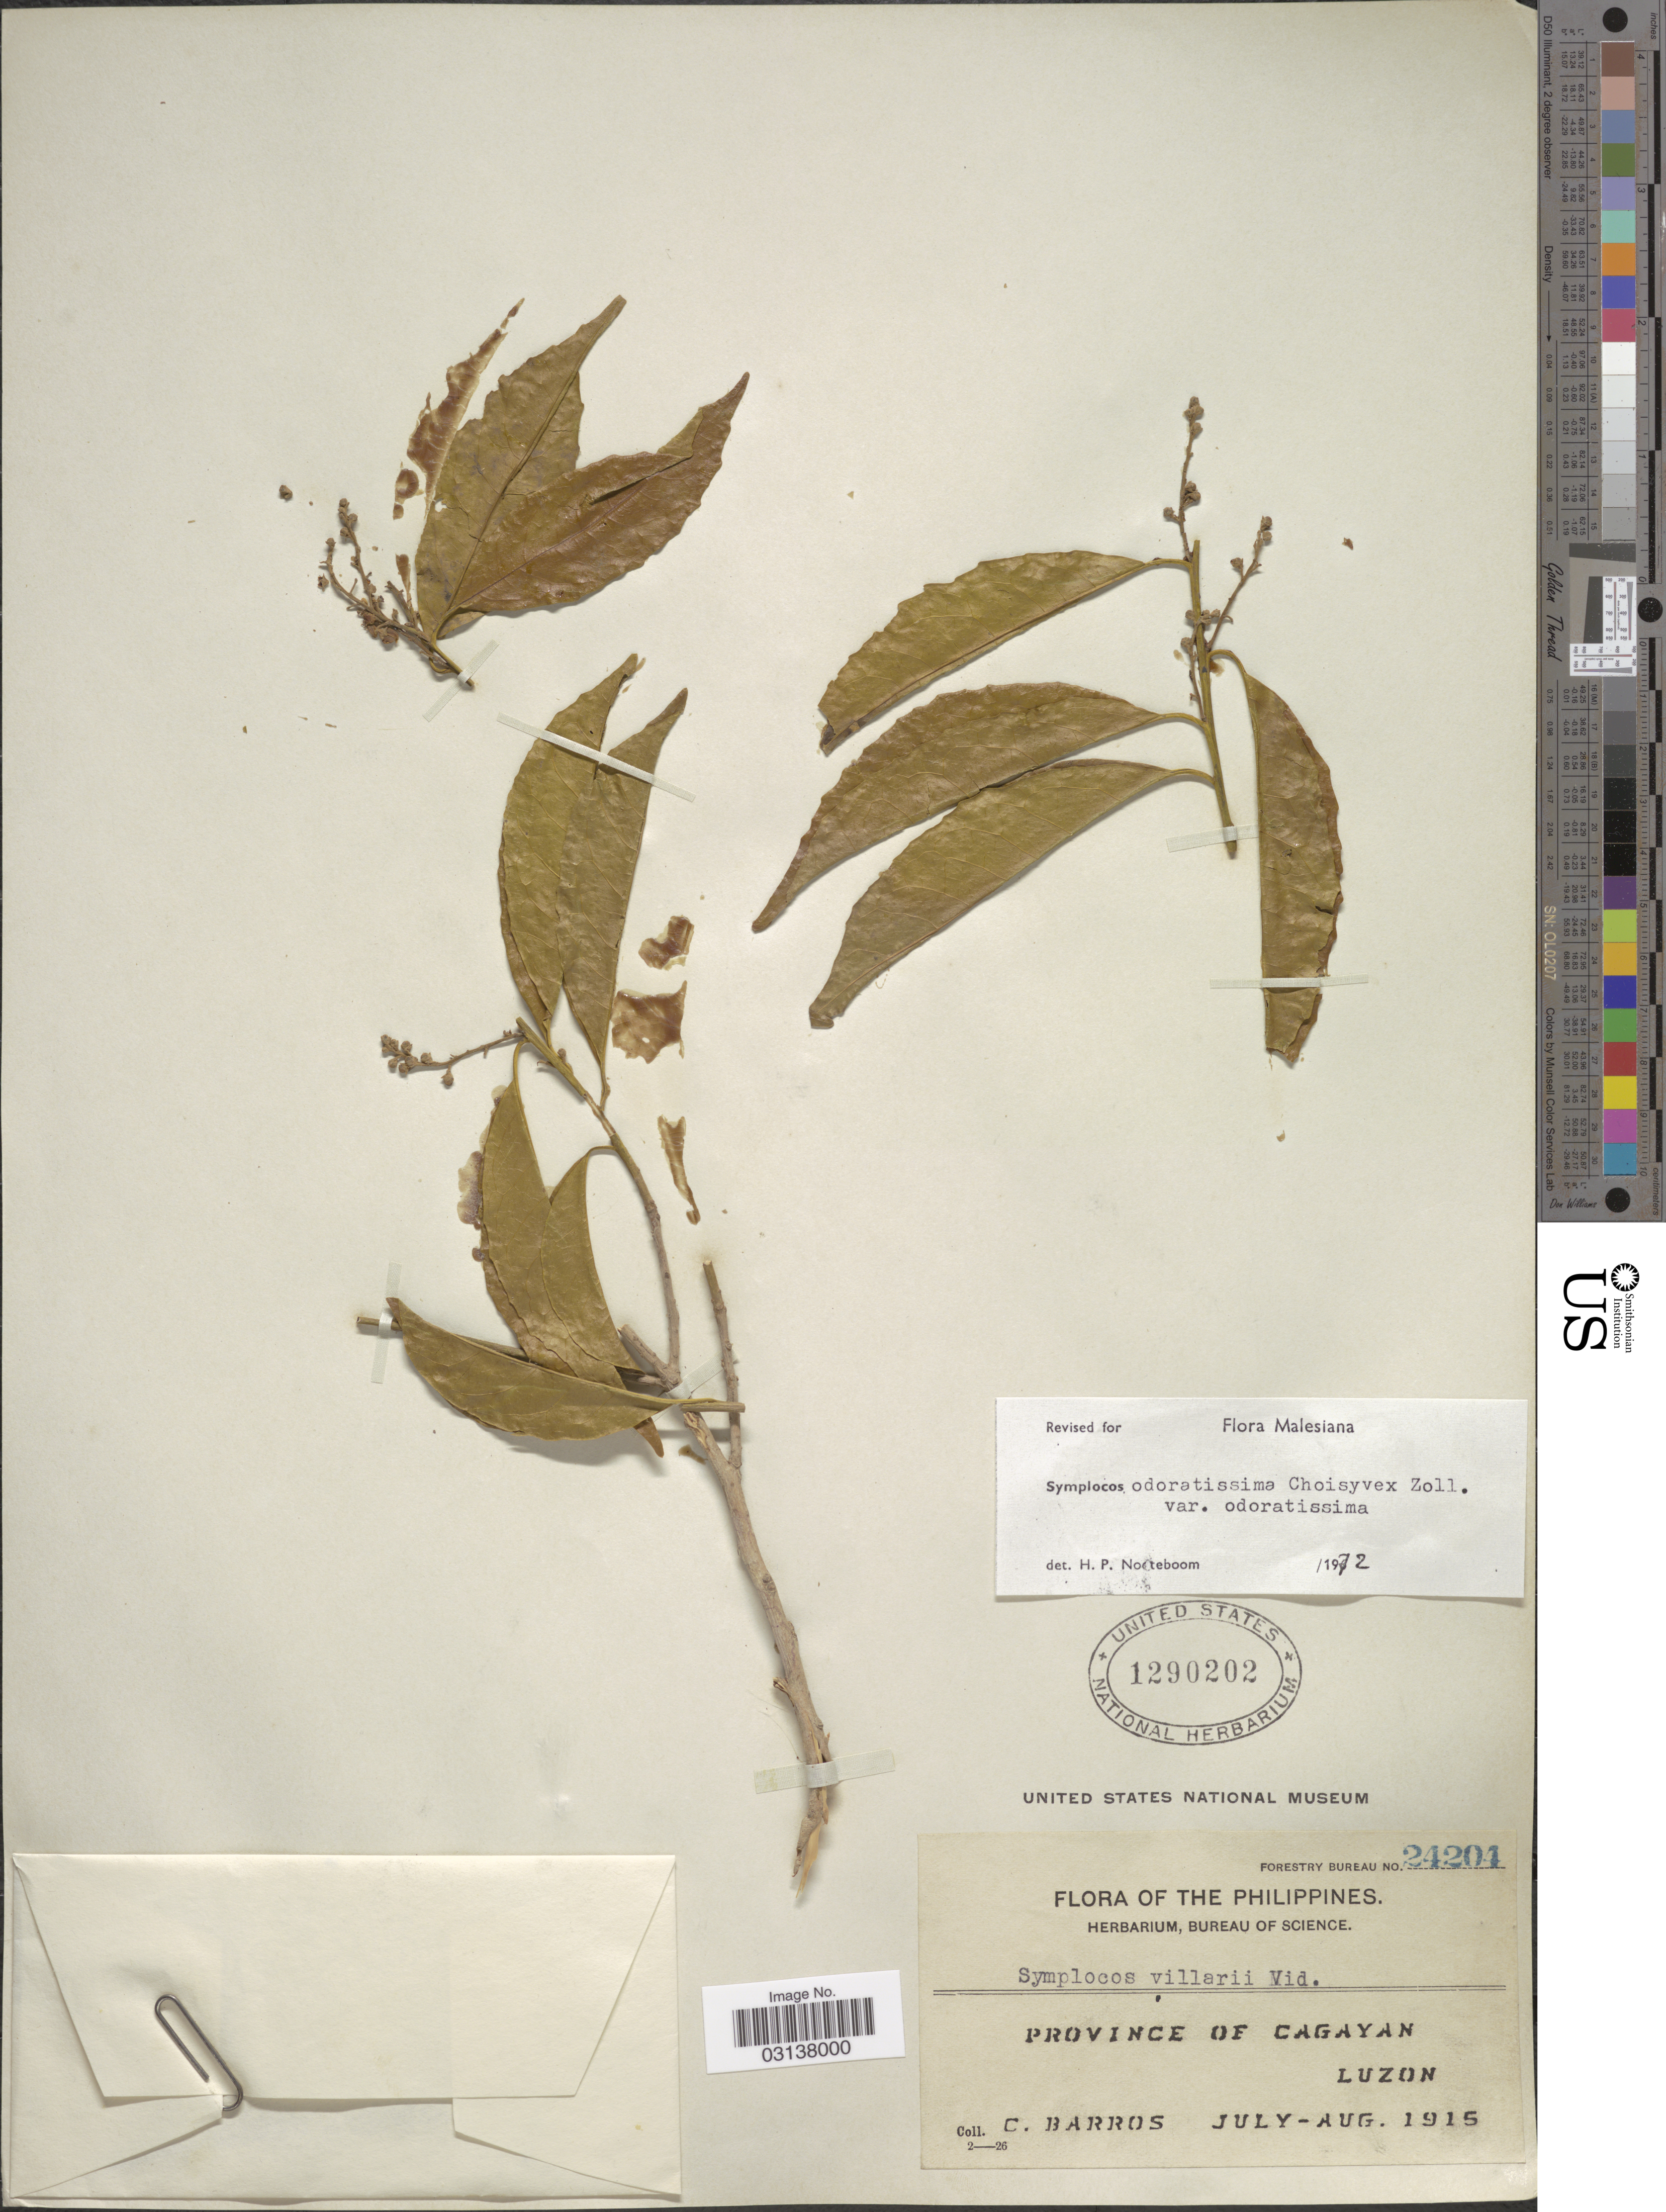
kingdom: Plantae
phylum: Tracheophyta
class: Magnoliopsida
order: Ericales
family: Symplocaceae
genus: Symplocos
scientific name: Symplocos odoratissima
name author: (Blume) Choisy ex Zoll.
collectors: C. Barros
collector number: Forestry Bureau 24204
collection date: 1915-07/1915-08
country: Philippines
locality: The Philippines. Province of Cagayan, Luzon.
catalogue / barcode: US 1290202